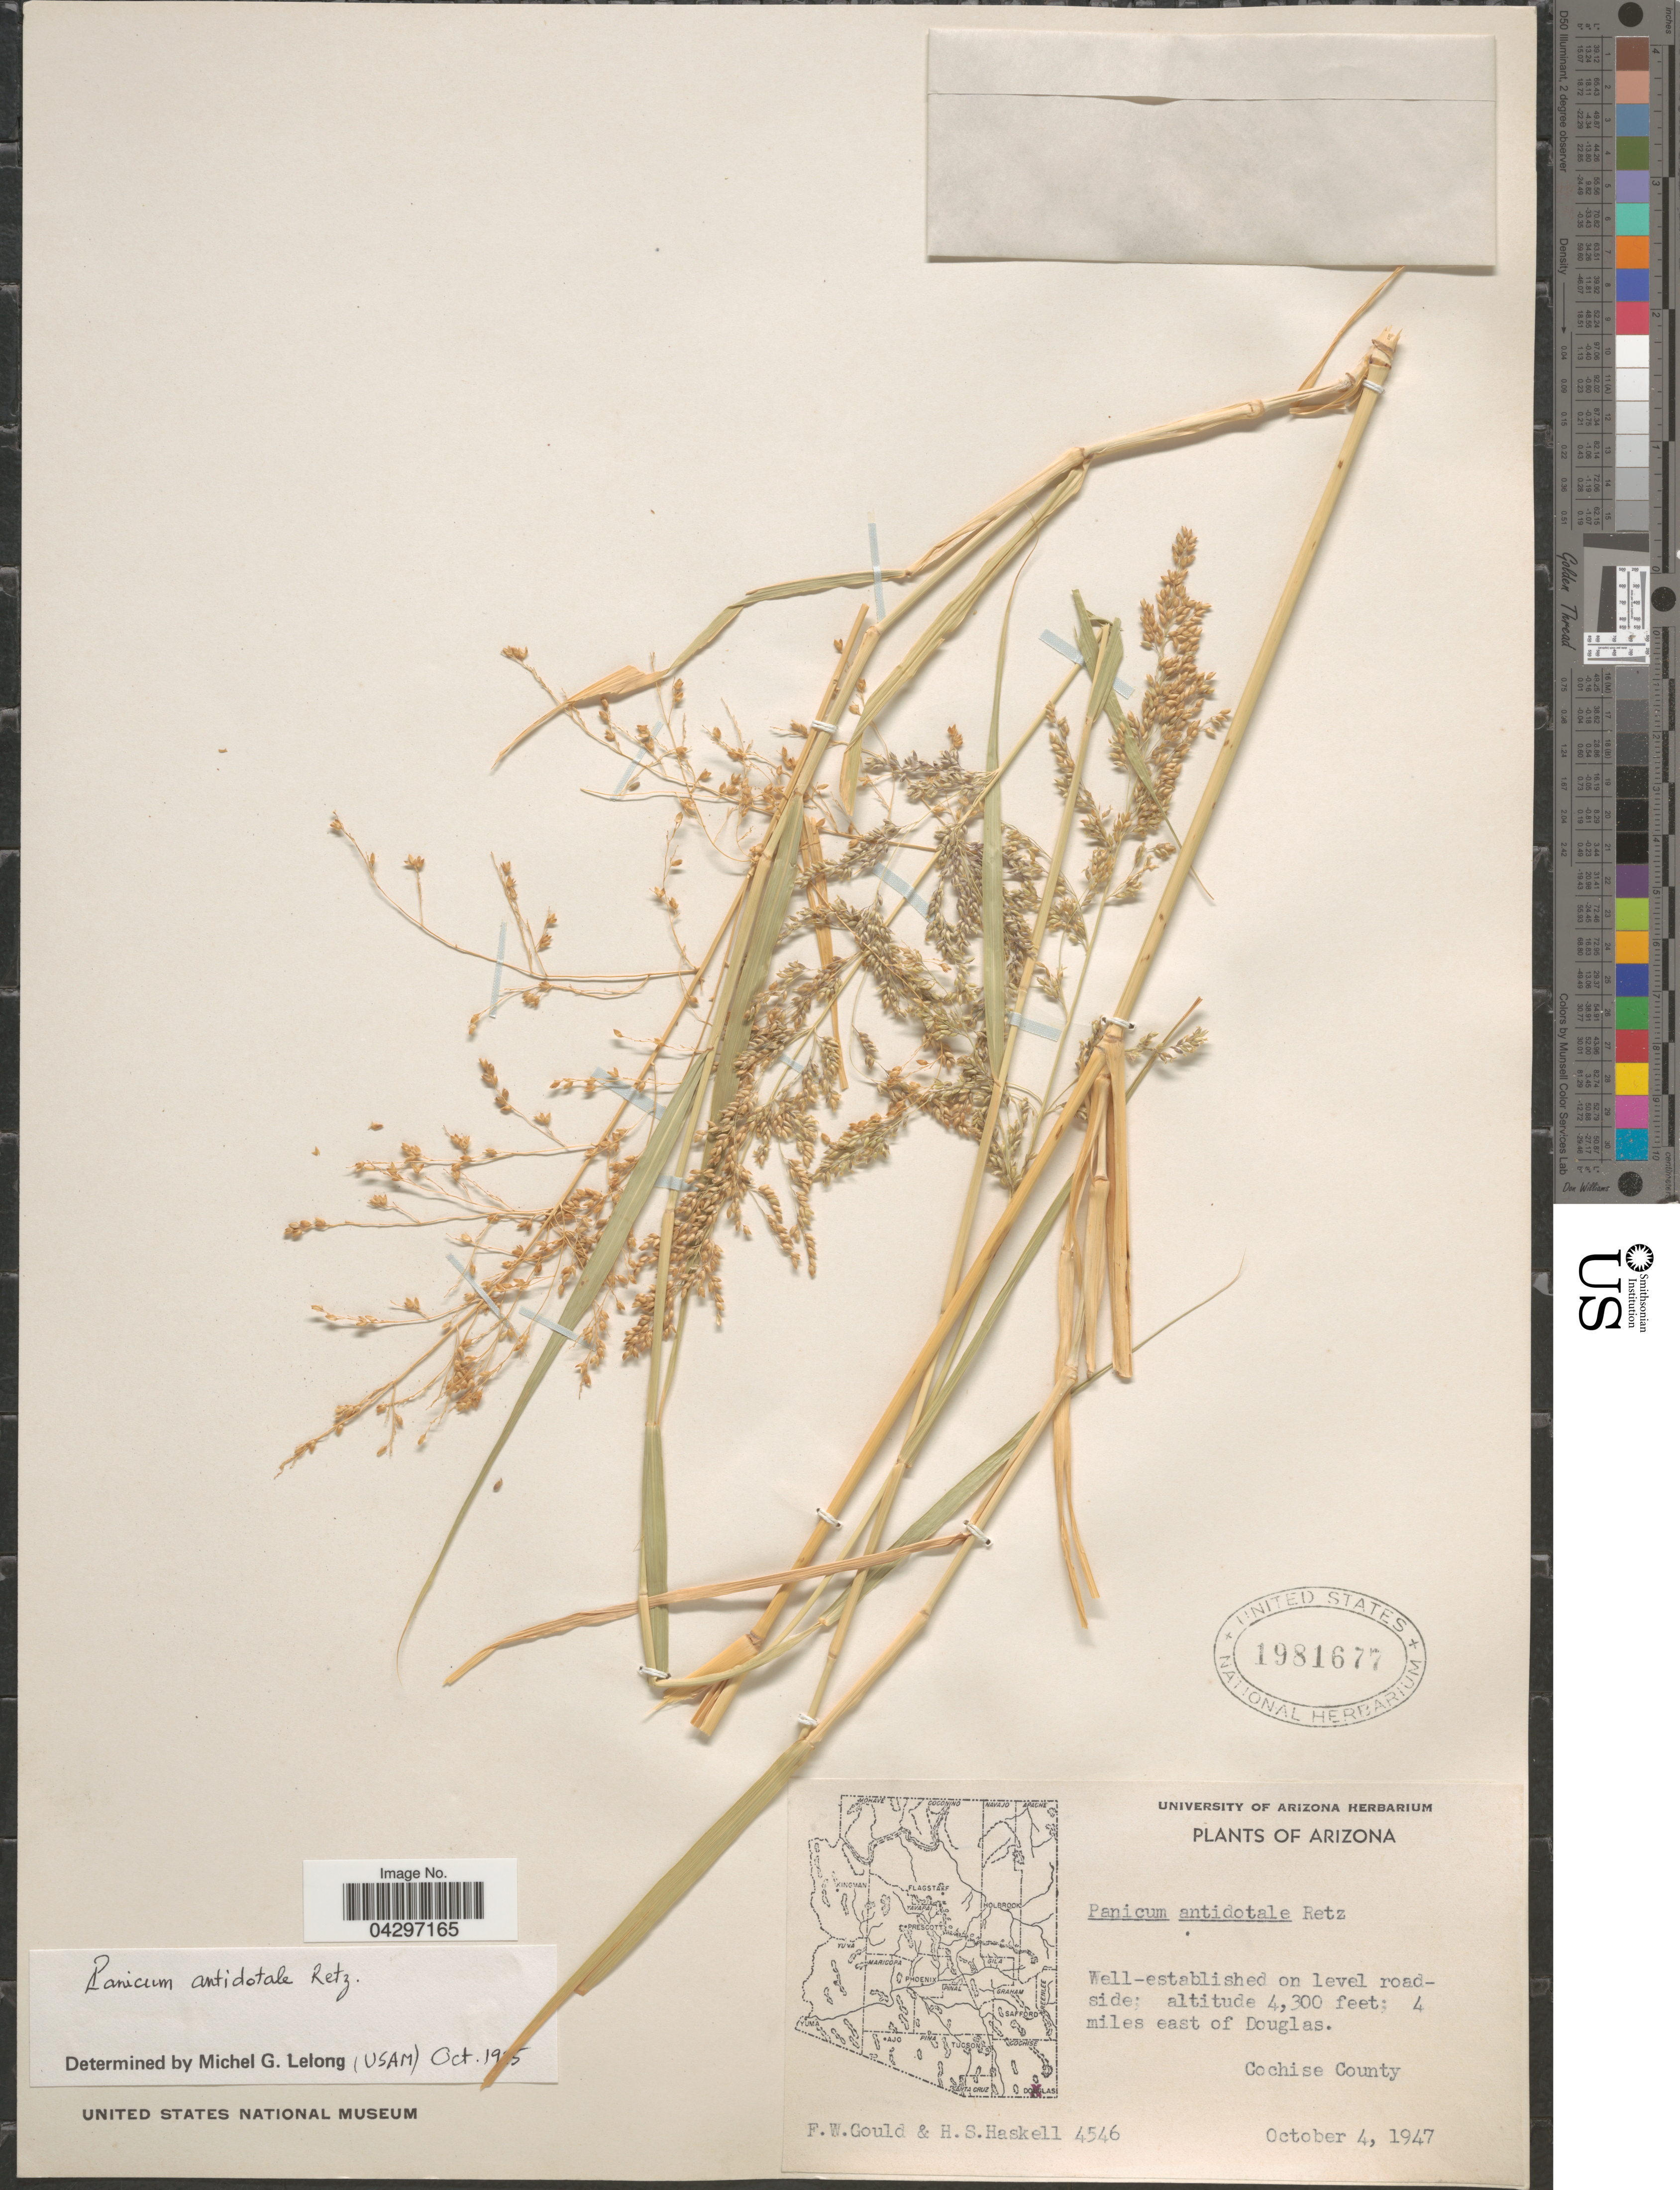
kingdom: Plantae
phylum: Tracheophyta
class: Liliopsida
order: Poales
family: Poaceae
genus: Panicum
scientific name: Panicum antidotale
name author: Retz.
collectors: F. W. Gould & H. Haskell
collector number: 4546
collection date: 1947-10-04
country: United States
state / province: Arizona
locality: Well-established on level roadside; 4 miles east of Douglas. Cochise County.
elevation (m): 1311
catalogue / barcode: US 1981677